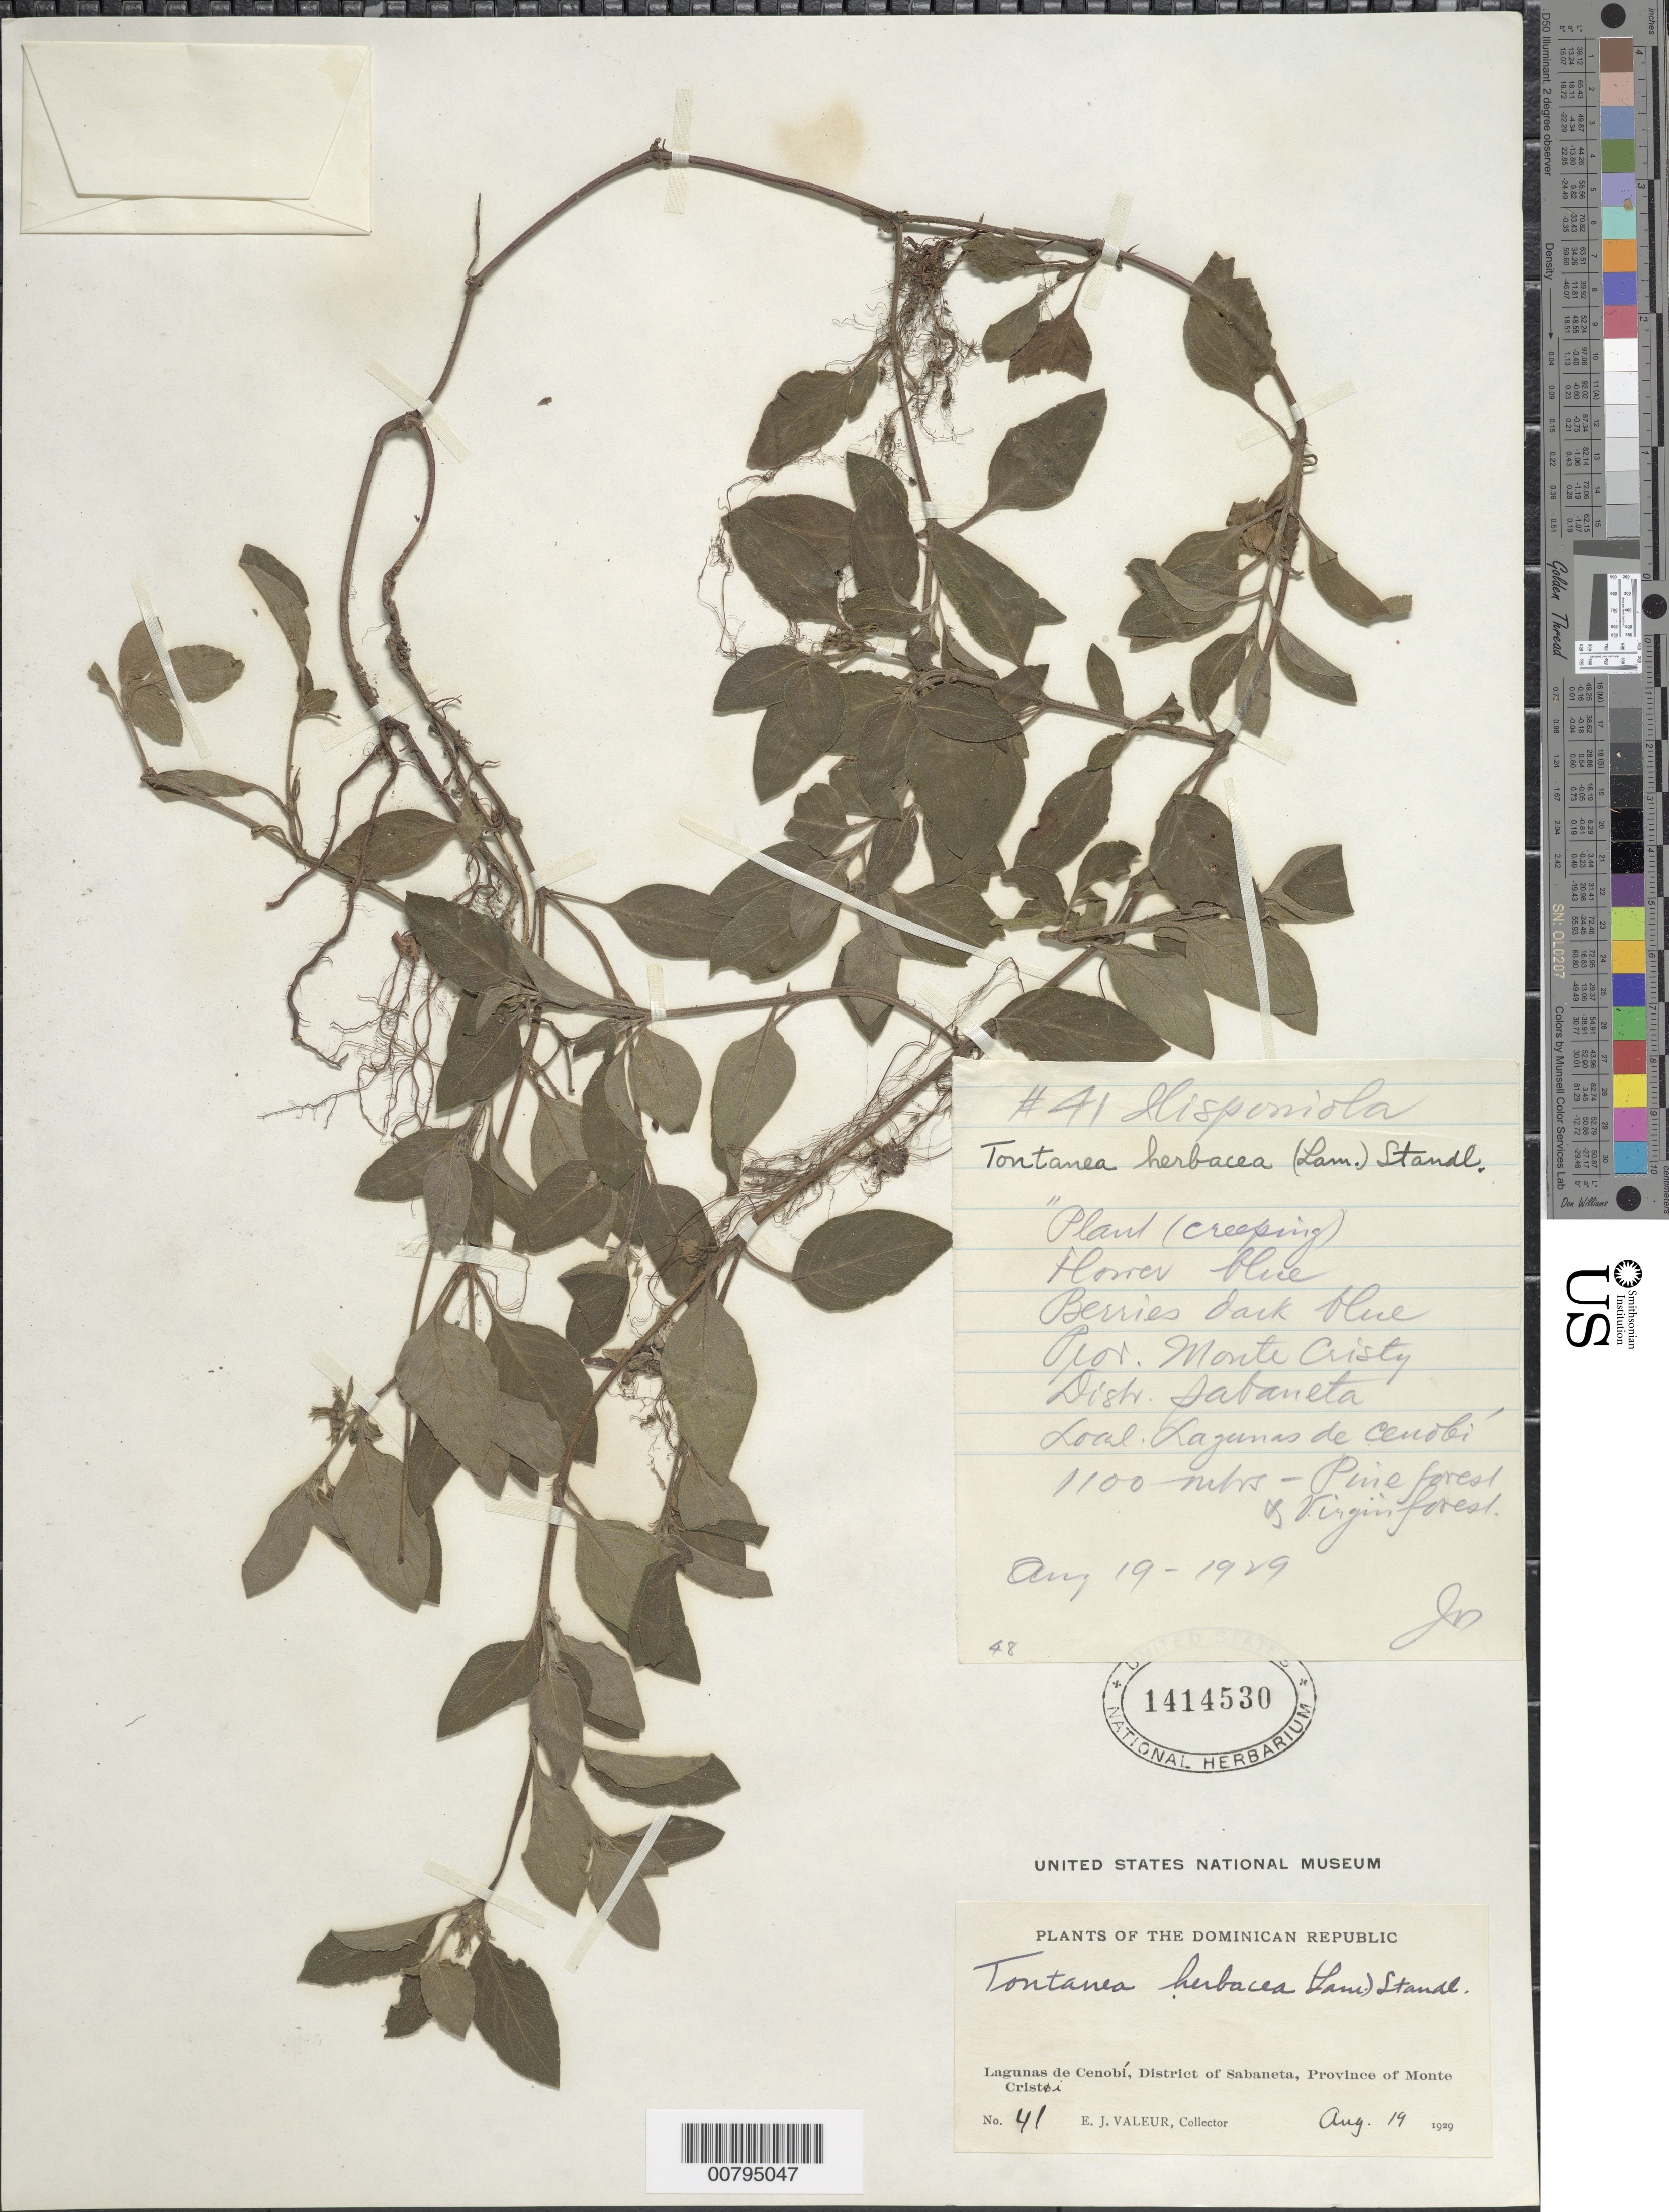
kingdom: Plantae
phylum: Tracheophyta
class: Magnoliopsida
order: Gentianales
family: Rubiaceae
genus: Coccocypselum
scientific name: Coccocypselum repens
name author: Sw.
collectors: E. Valeur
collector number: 41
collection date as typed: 19 Aug 1929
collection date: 1929-08-19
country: Dominican Republic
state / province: Monte Cristi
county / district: Sabaneta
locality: Lagunas de Cenobi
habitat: Pine forest and virgin forest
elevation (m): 1100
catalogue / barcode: US 1414530